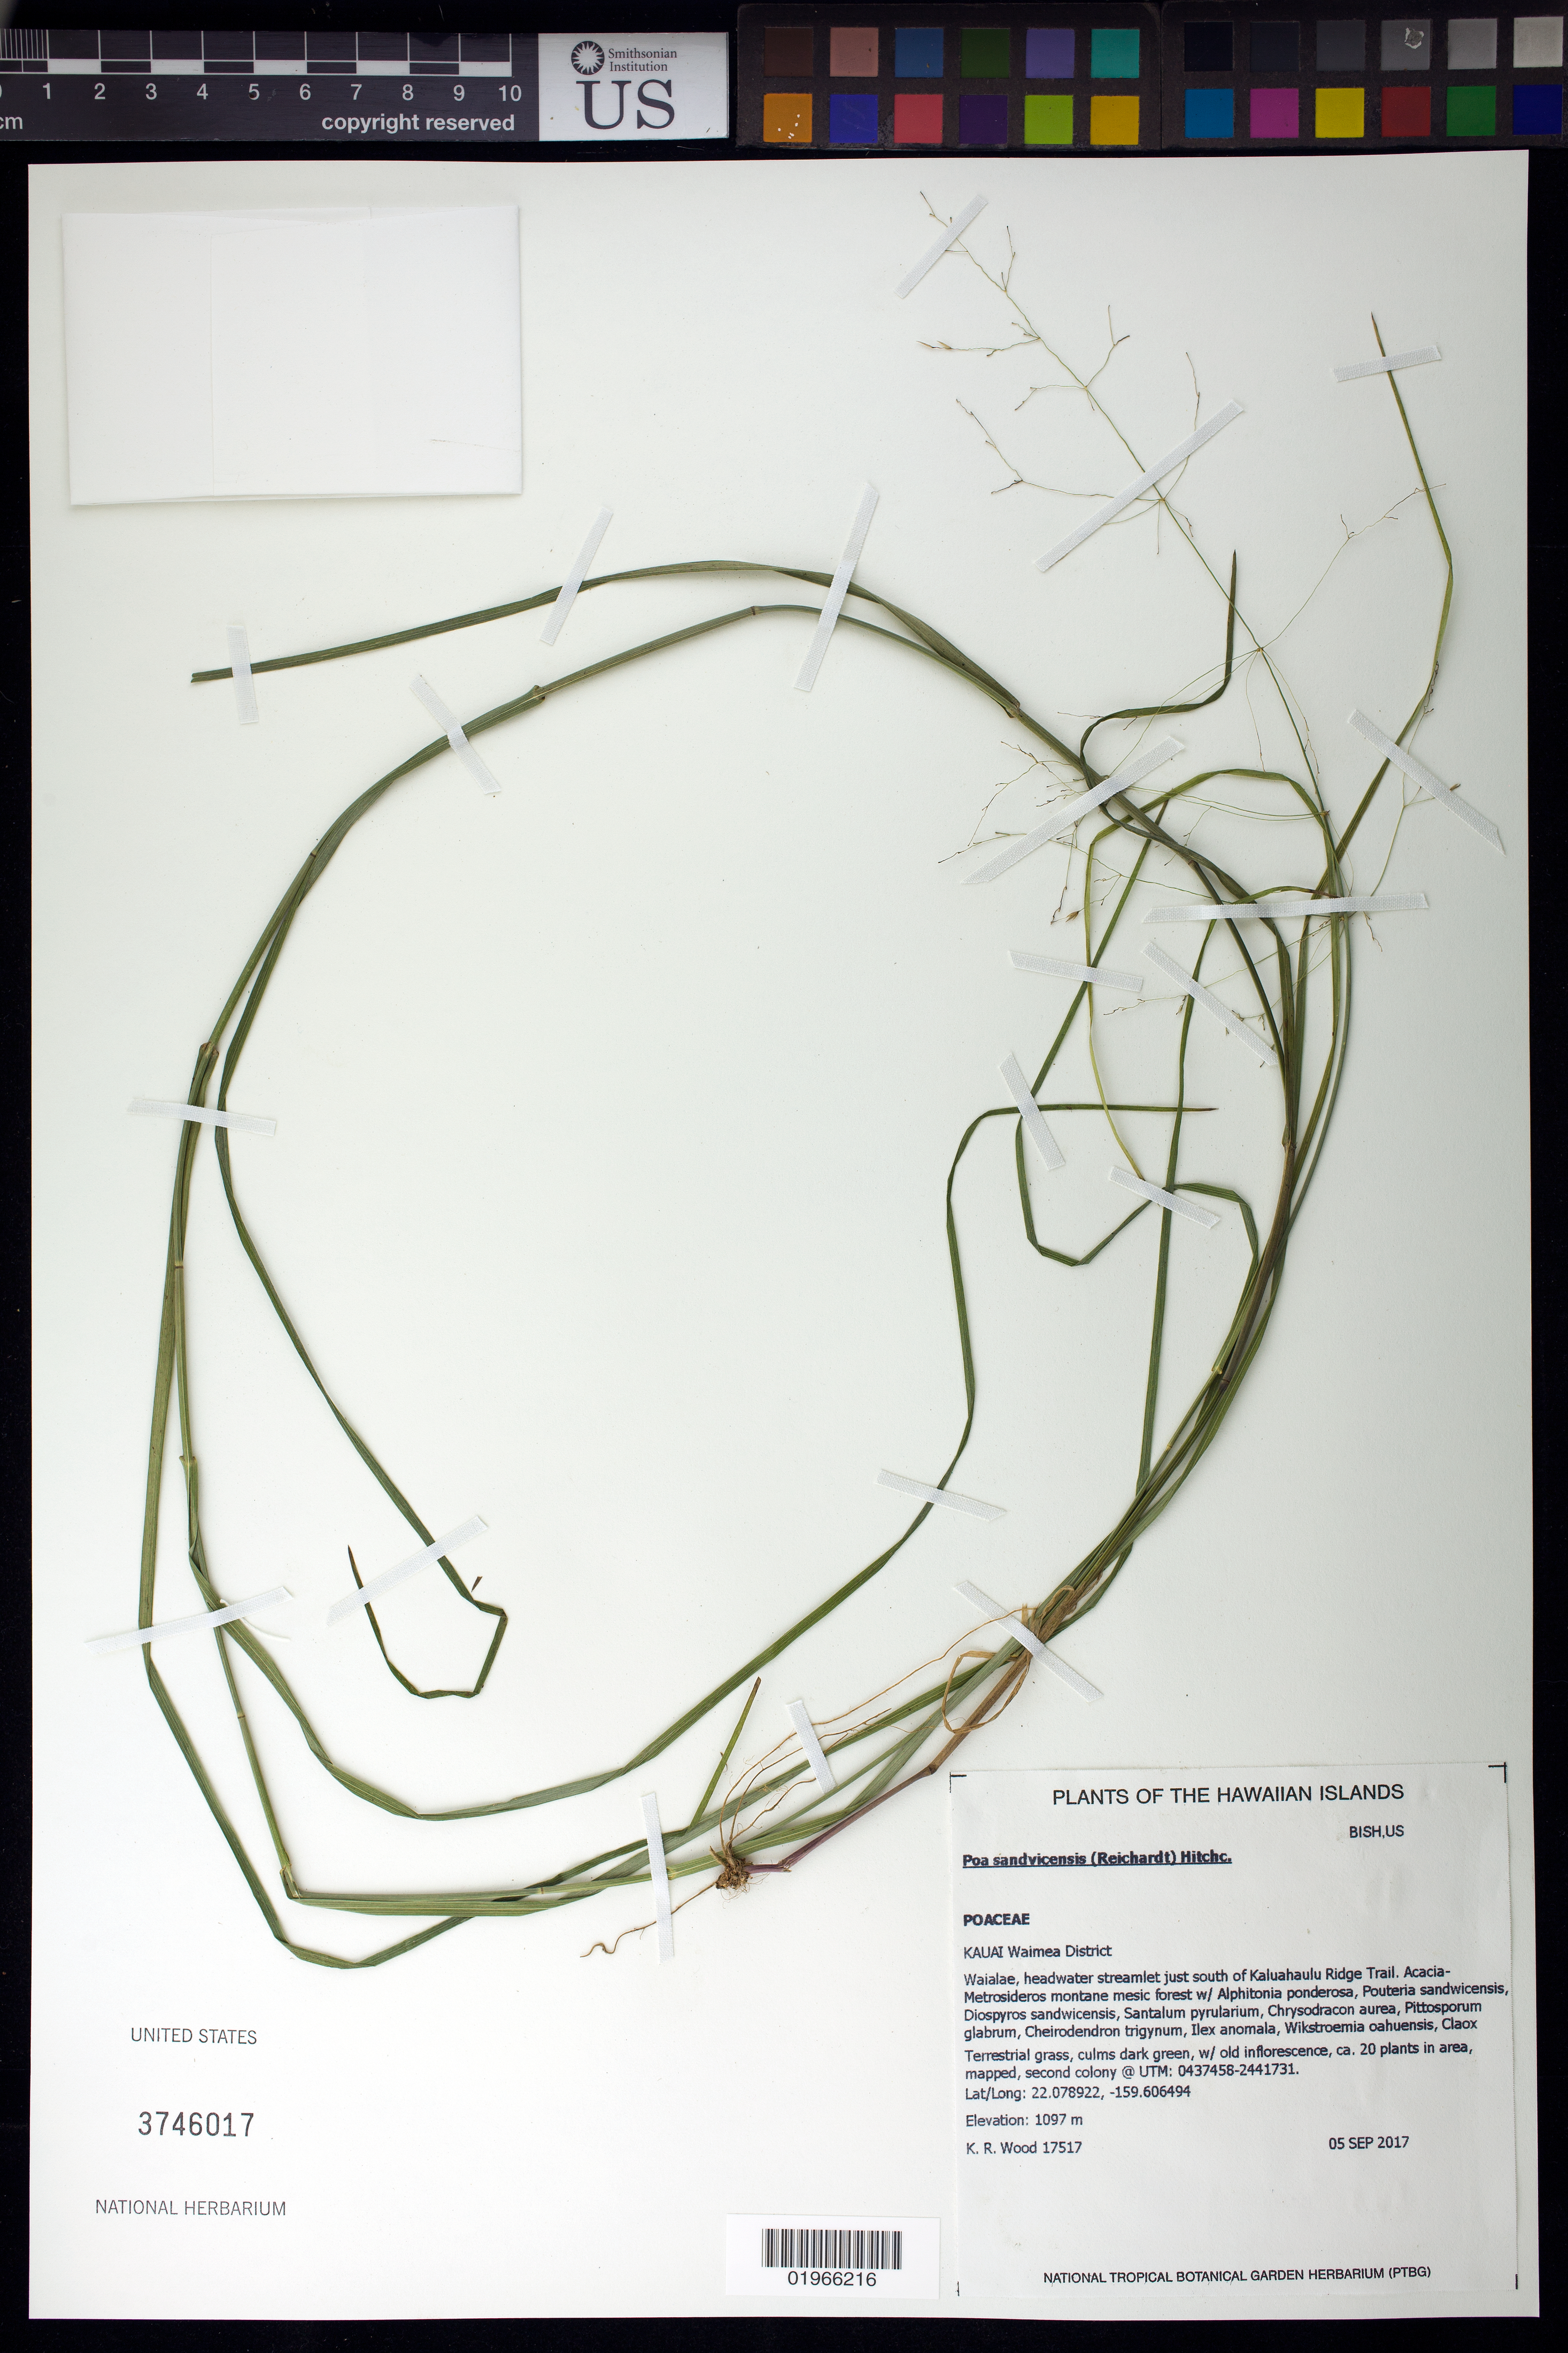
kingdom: Plantae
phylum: Tracheophyta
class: Liliopsida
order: Poales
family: Poaceae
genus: Poa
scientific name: Poa sandvicensis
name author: (Reich) Hitchc.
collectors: K. R. Wood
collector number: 17517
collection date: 2017-09-05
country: United States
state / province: Hawaii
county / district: Kauai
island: Kaua'i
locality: Waimea District, Waialae, headwater streamlet just south of Kaluahaulu Ridge trail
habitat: Montane mesic forest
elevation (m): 1097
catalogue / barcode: US 3746017